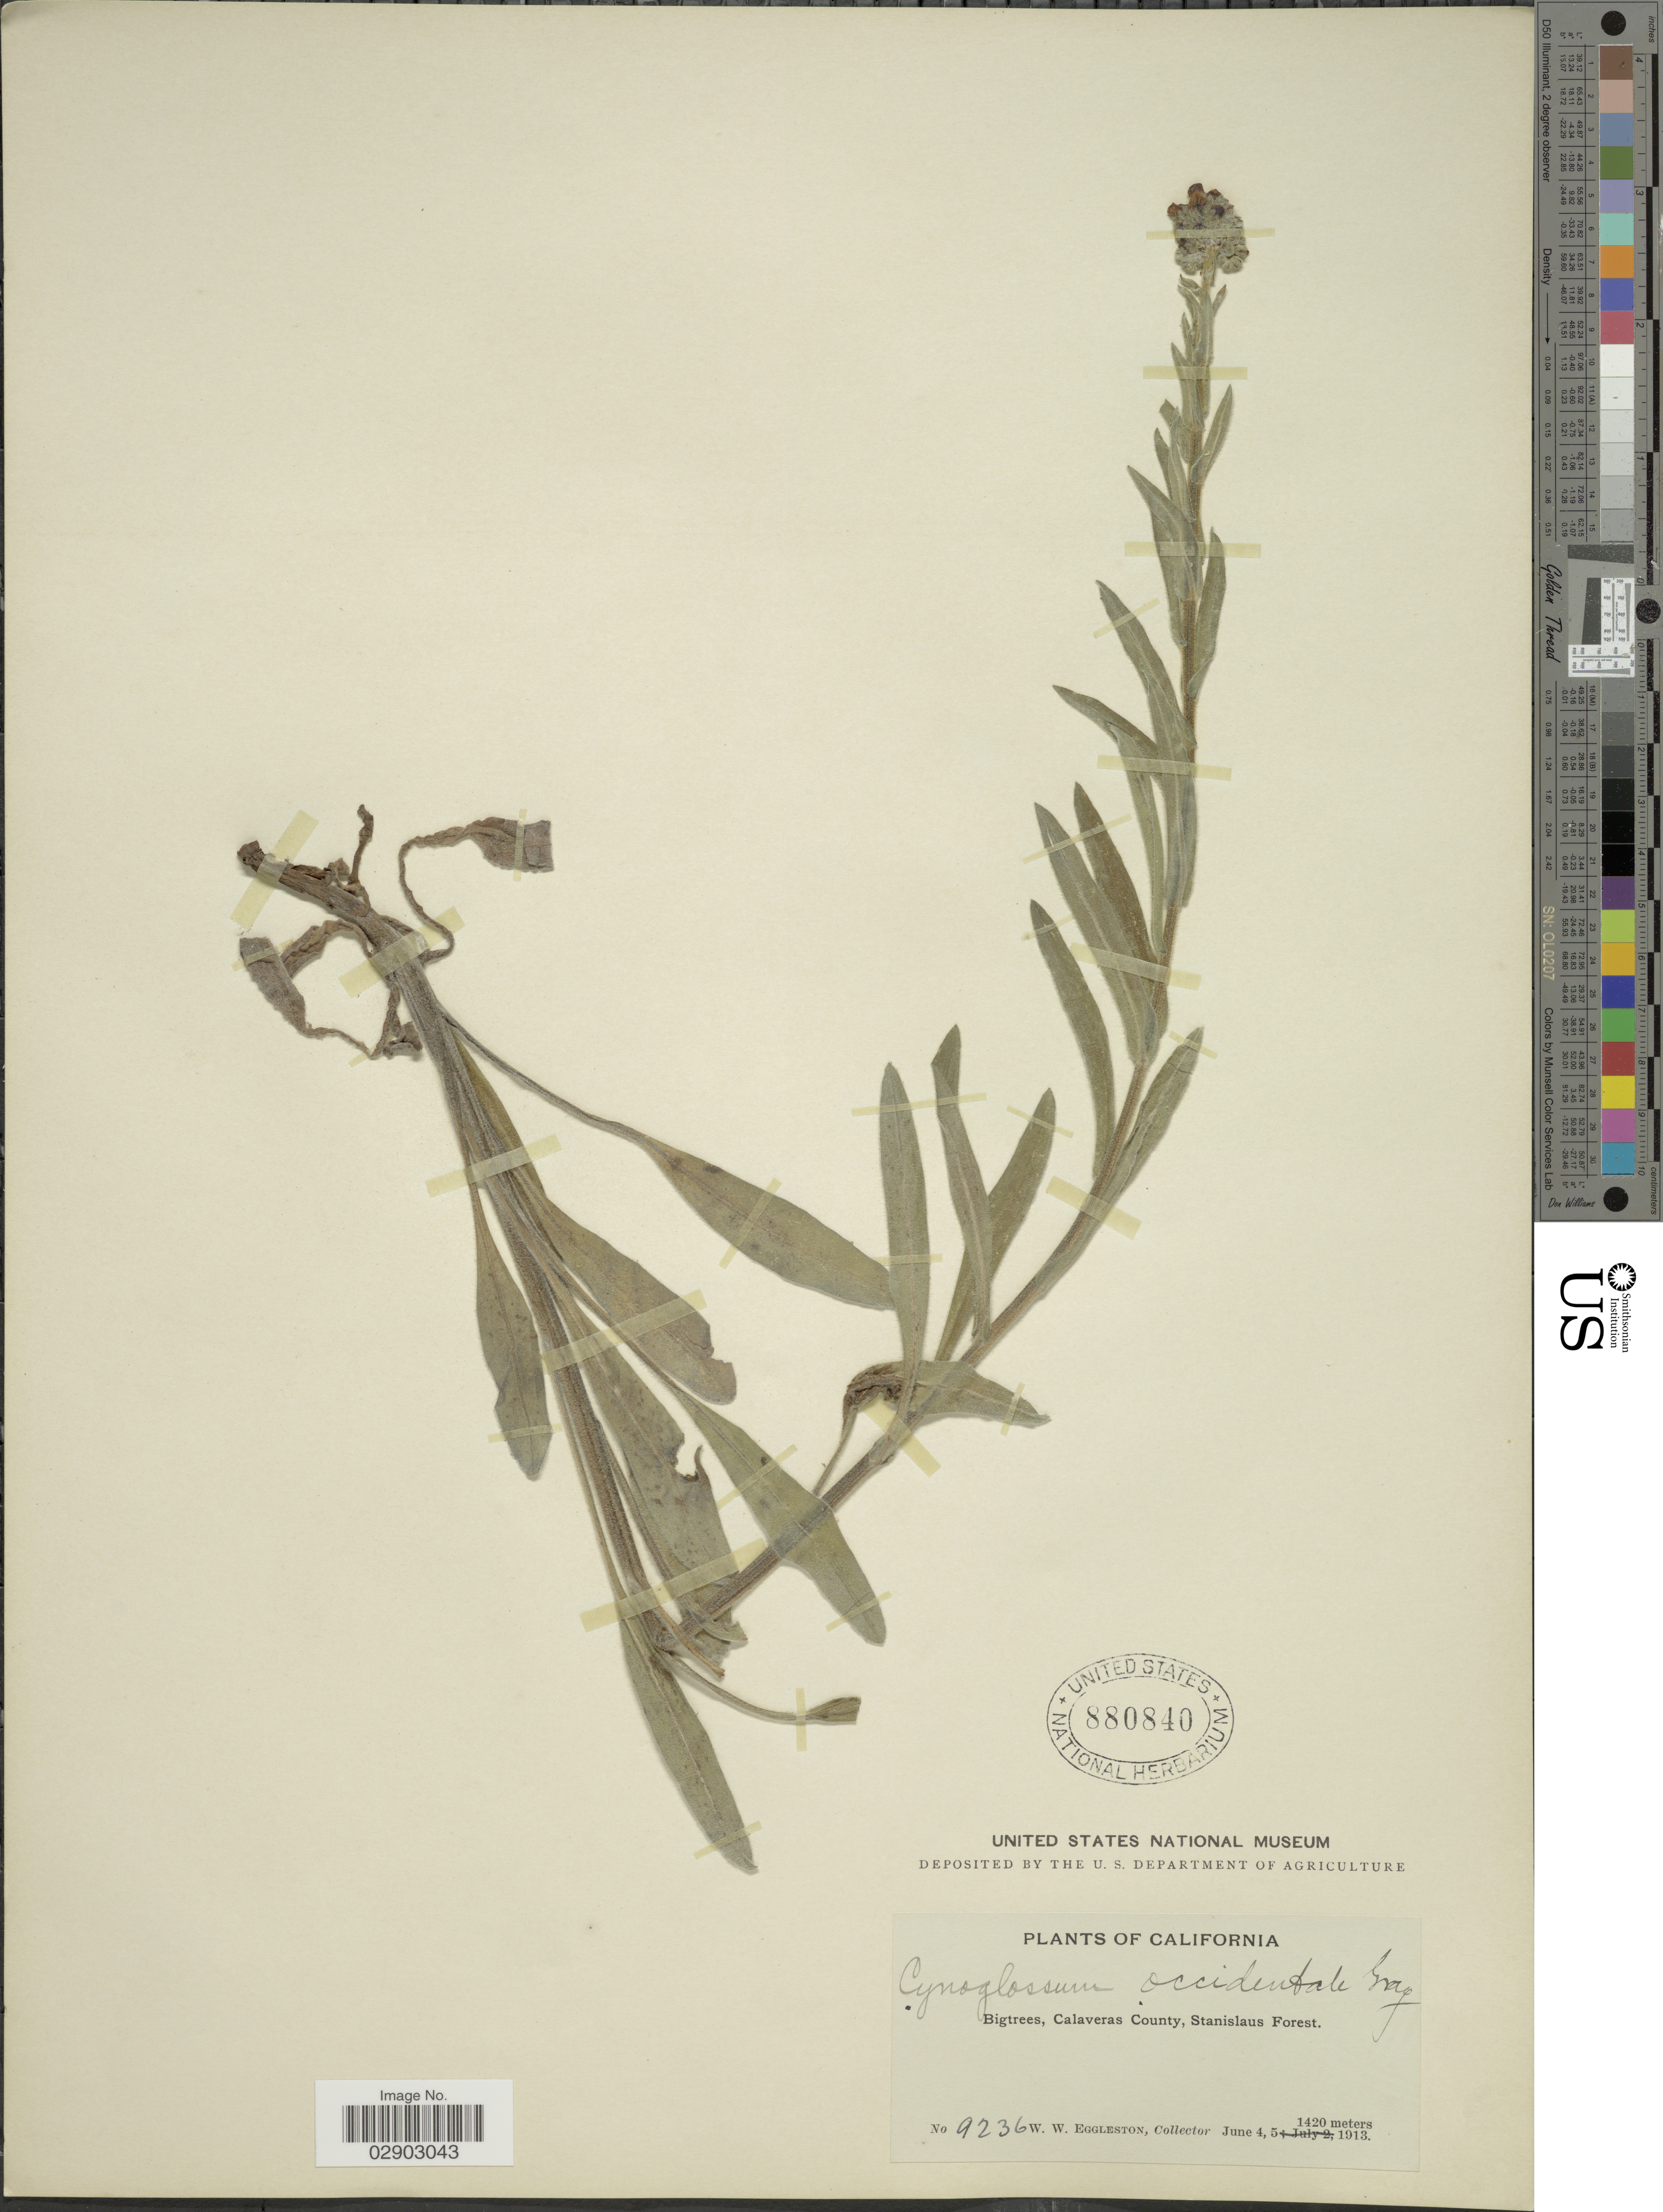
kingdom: Plantae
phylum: Tracheophyta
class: Magnoliopsida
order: Boraginales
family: Boraginaceae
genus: Cynoglossum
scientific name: Cynoglossum occidentale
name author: A. Gray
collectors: W. W. Eggleston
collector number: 9236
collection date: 1913-06-04/1913-06-05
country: United States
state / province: California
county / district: Calaveras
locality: Bigtrees, Calaveras County, Stanislaus Forest.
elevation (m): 1420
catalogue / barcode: US 880840